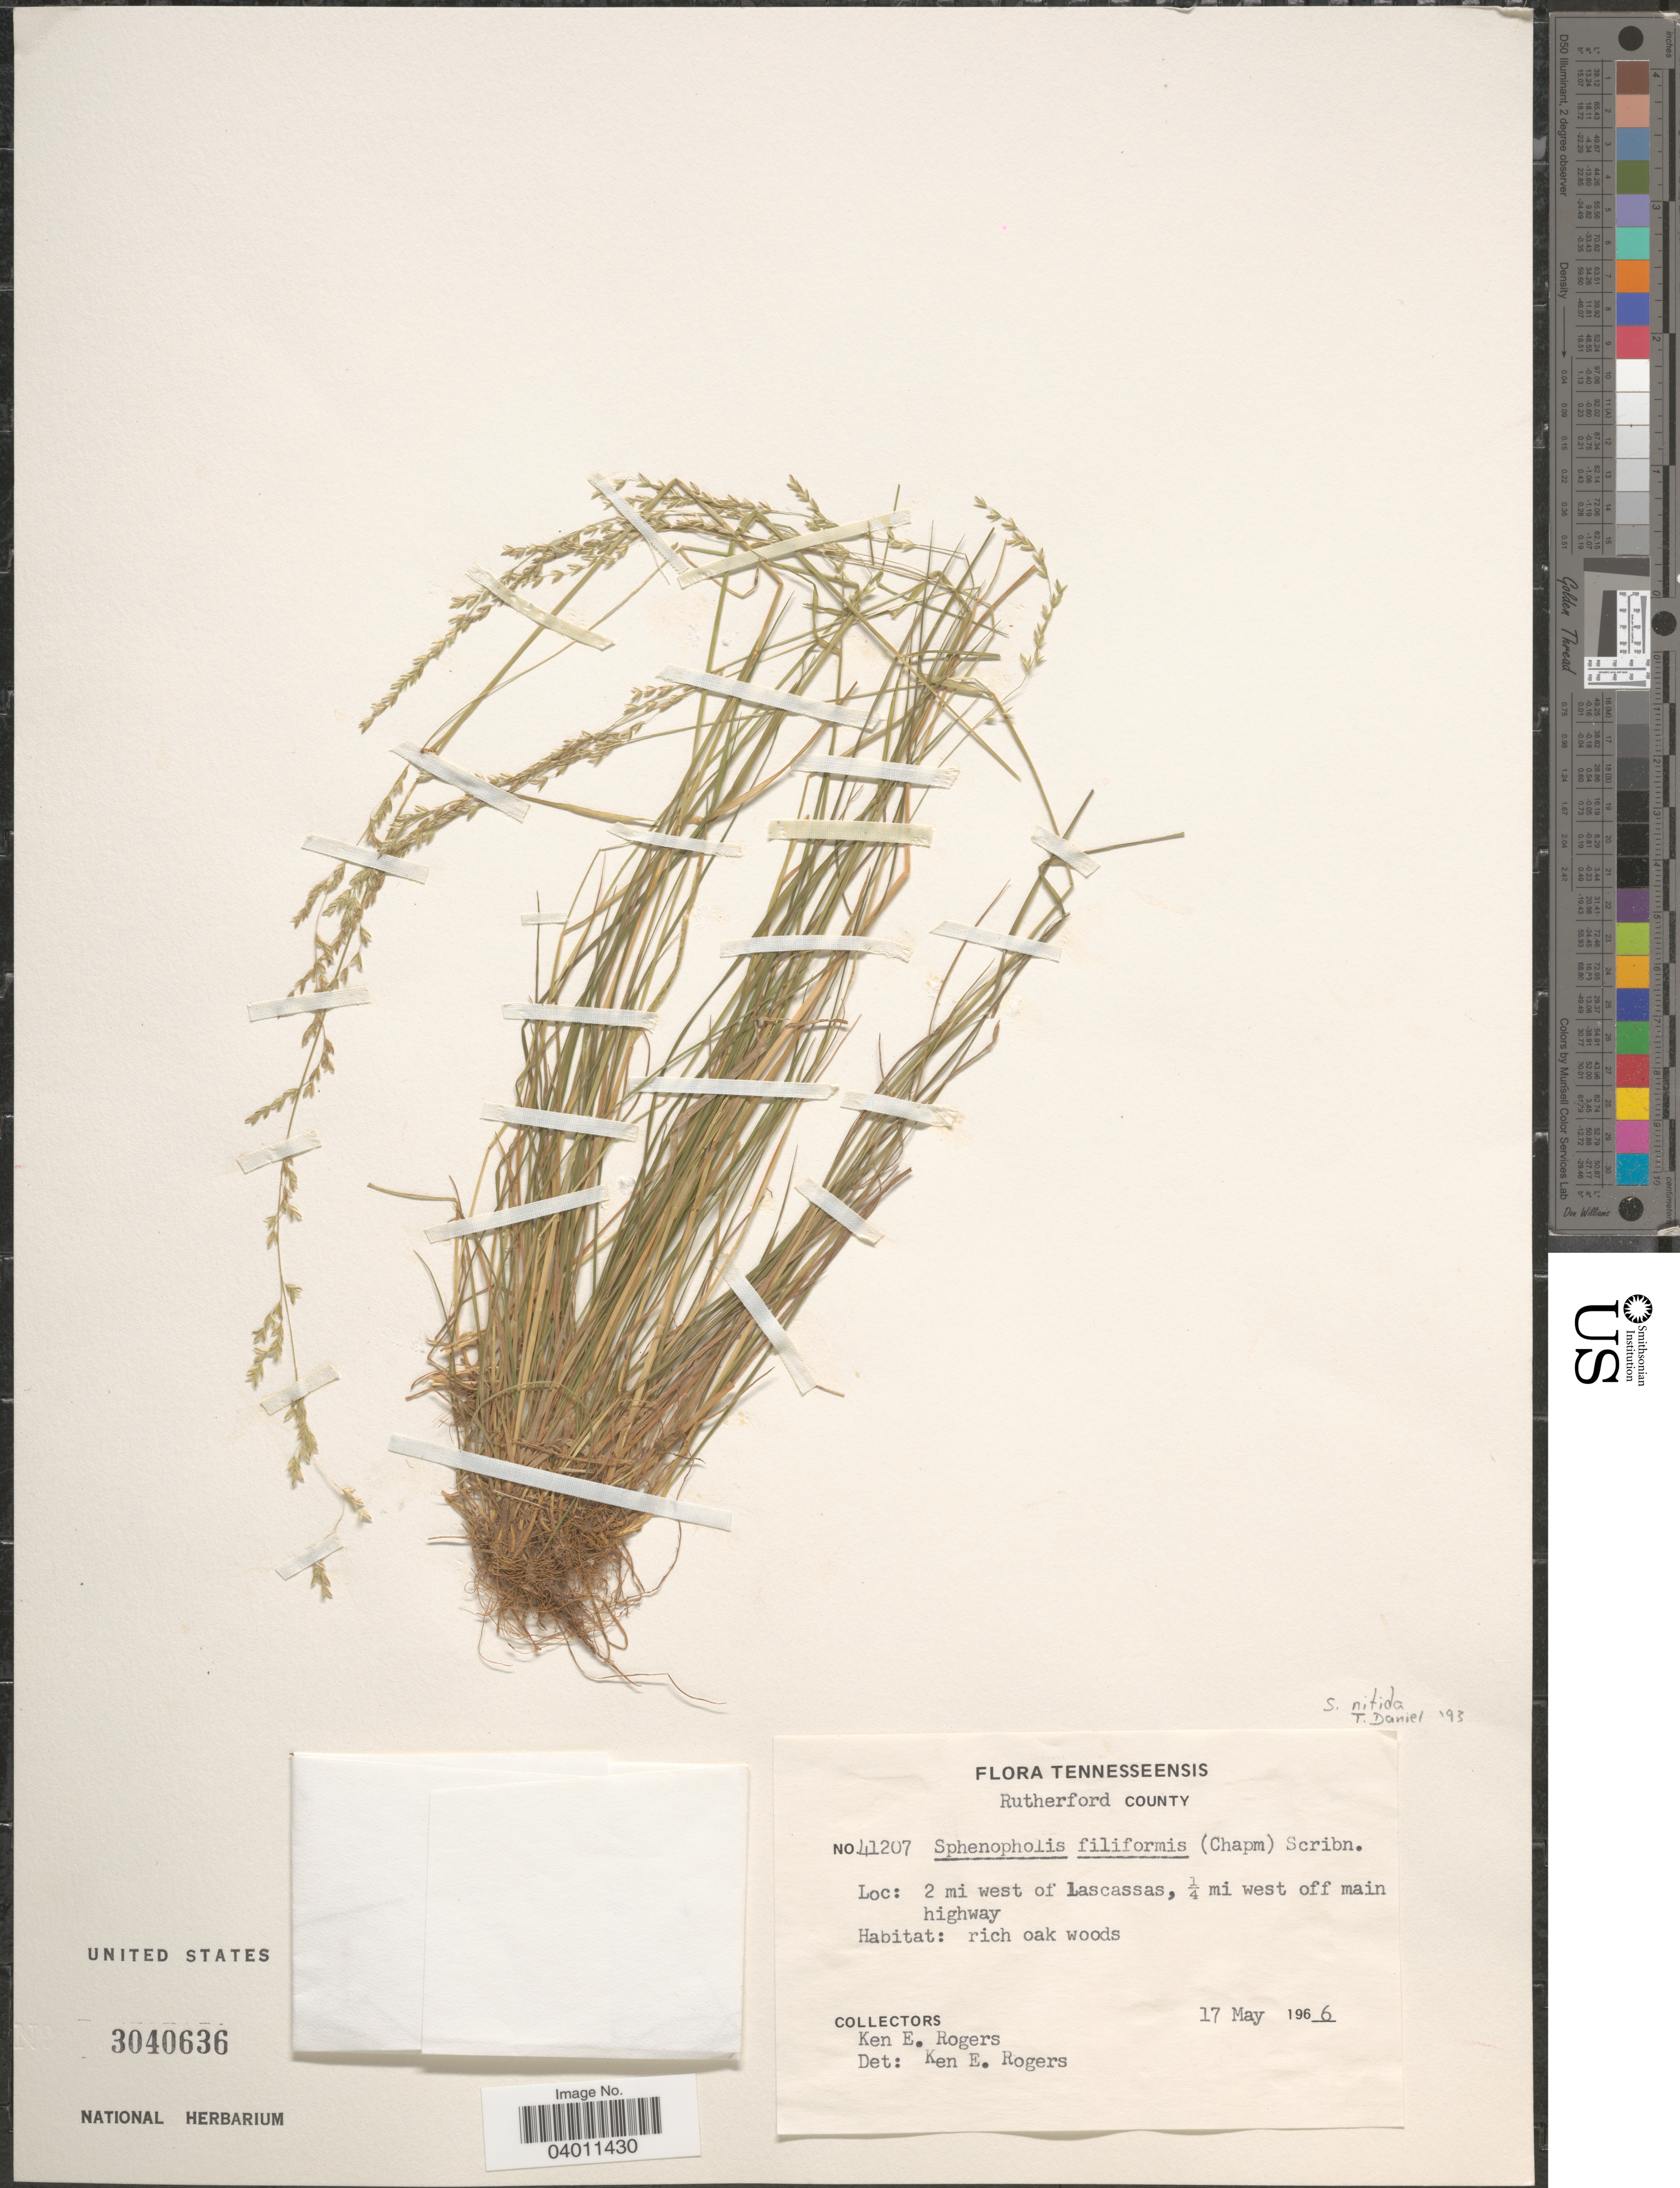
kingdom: Plantae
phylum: Tracheophyta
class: Liliopsida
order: Poales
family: Poaceae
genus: Sphenopholis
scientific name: Sphenopholis nitida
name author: (Biehler) Scribn.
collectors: K. Rogers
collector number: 41207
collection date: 1966-05-17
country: United States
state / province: Tennessee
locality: Tennesseensis. Rutherford County. 2 mi west of Lascassas, ¼ mi west off main highway: rich oak woods.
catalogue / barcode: US 3040636